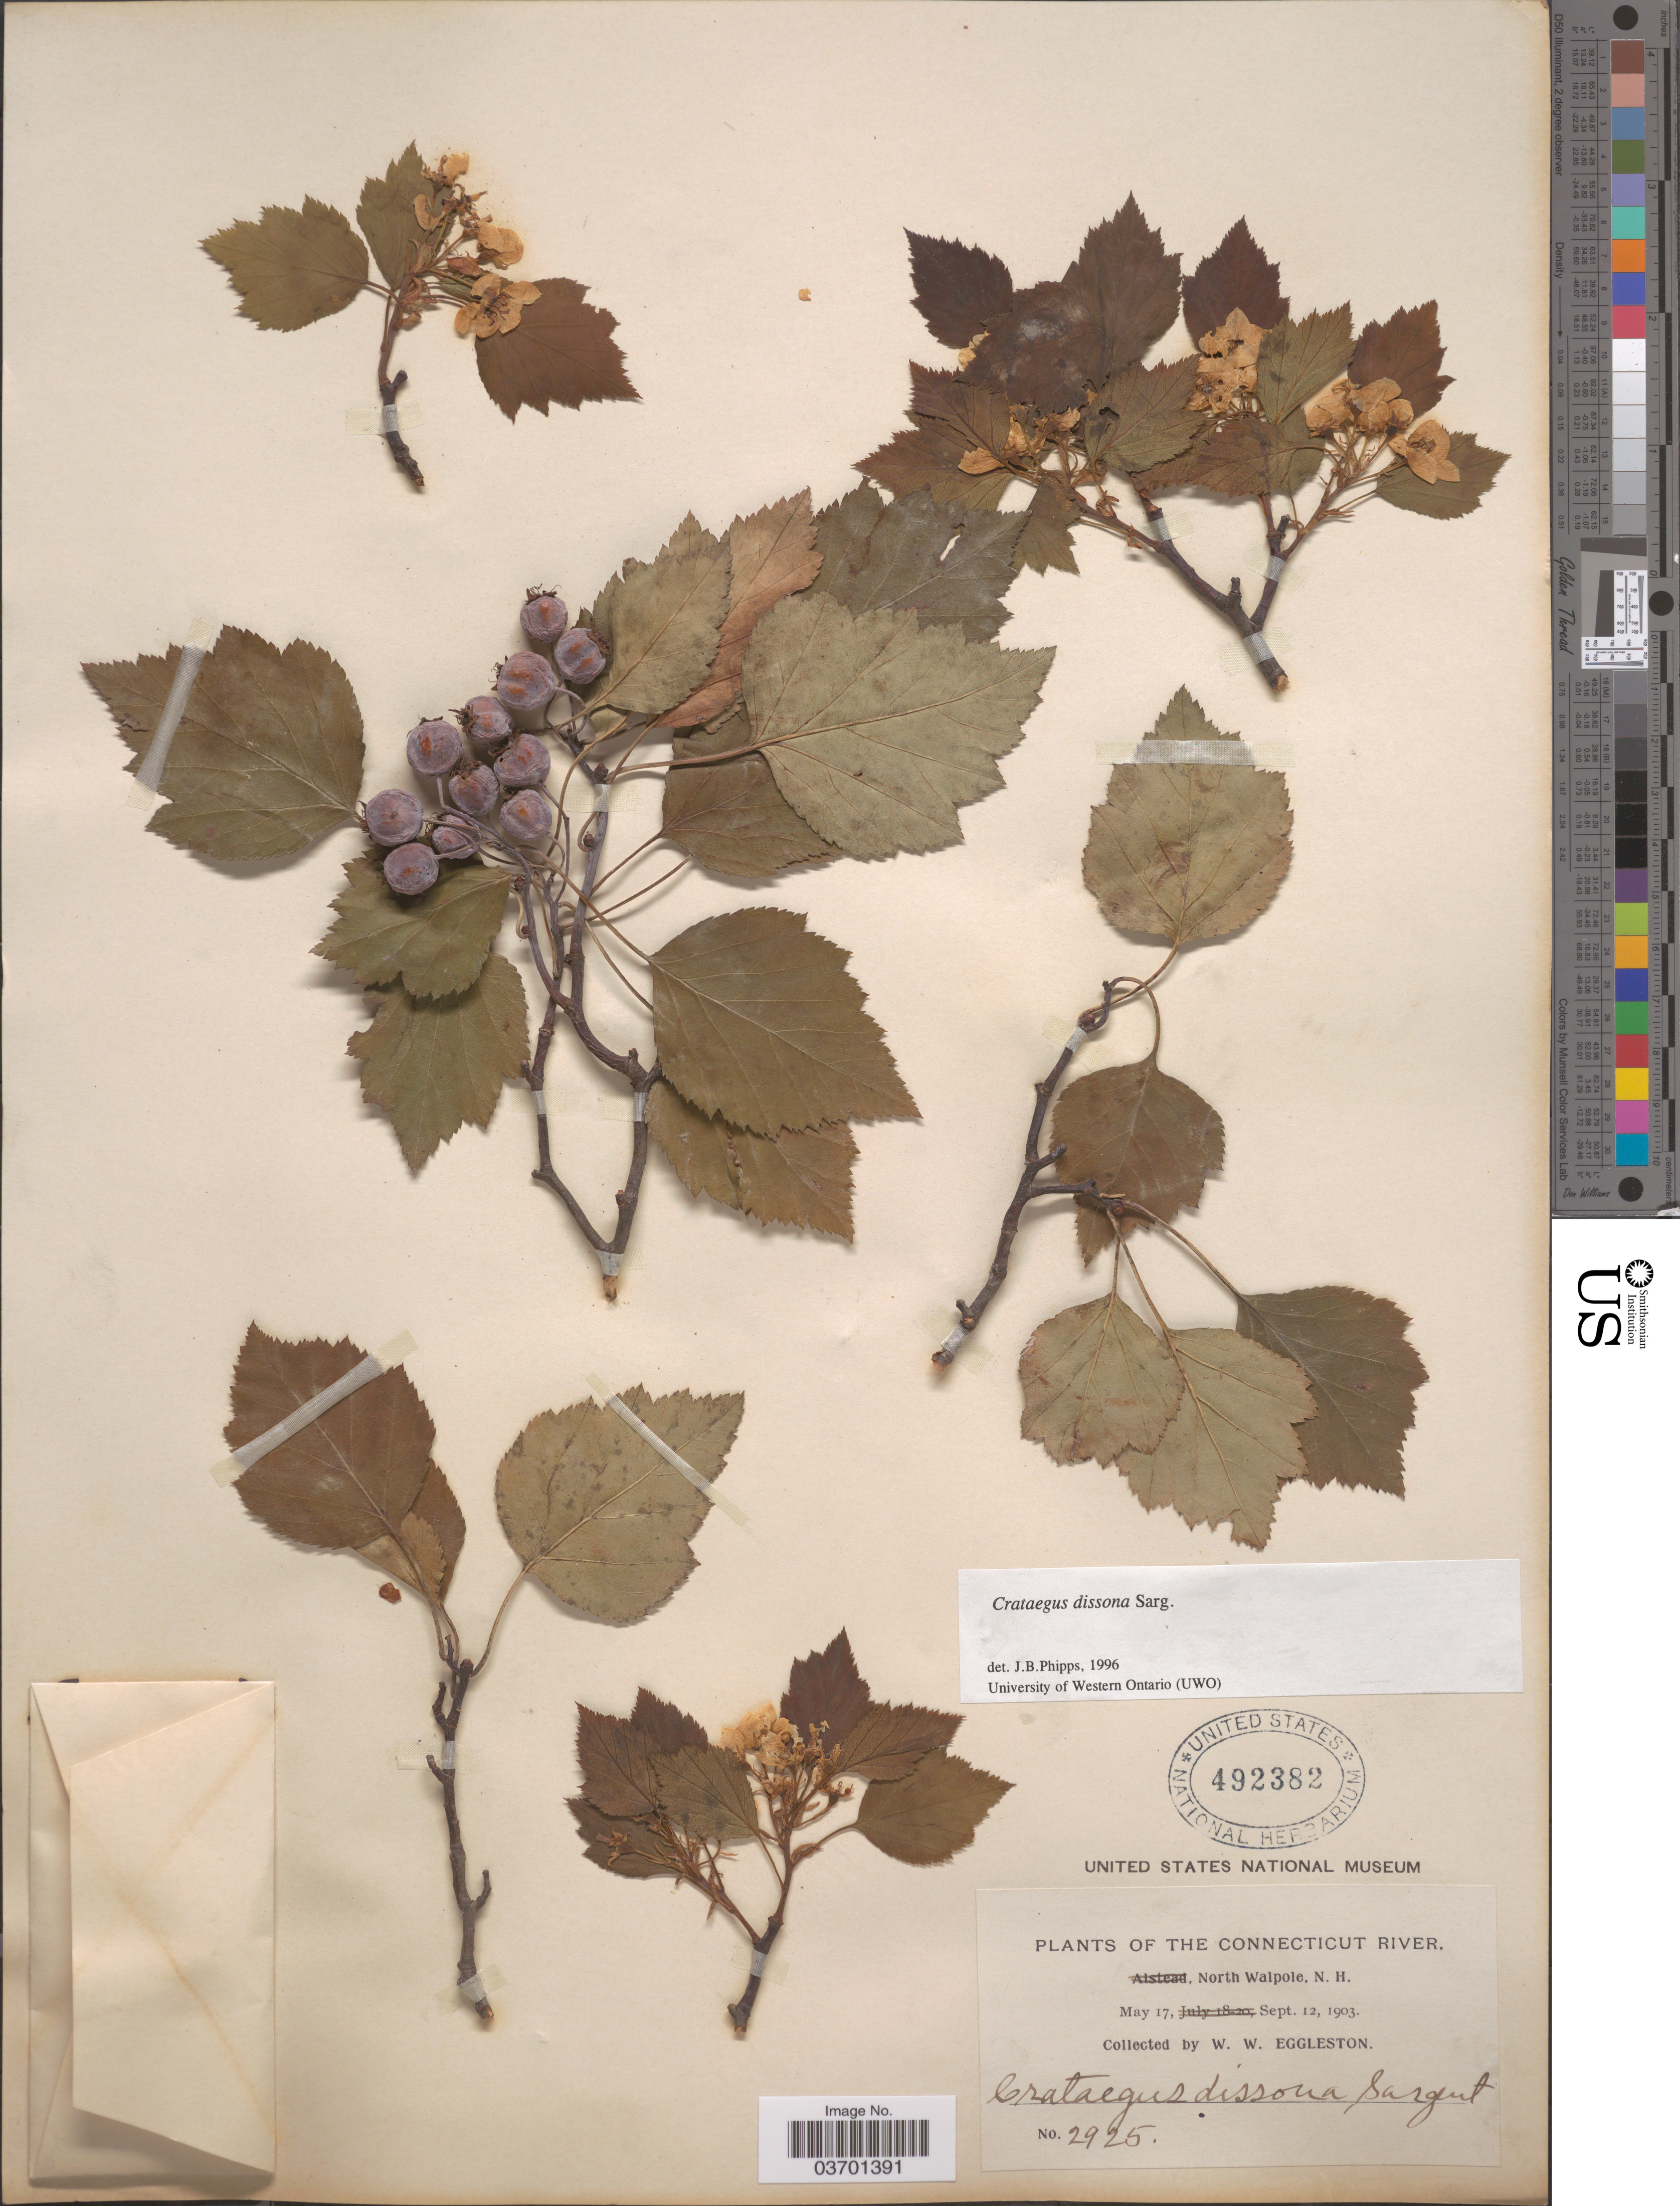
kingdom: Plantae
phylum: Tracheophyta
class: Magnoliopsida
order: Rosales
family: Rosaceae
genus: Crataegus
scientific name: Crataegus pruinosa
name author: (H.L. Wendl.) K. Koch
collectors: W. W. Eggleston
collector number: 2925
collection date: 1903-05-17/1903-09-12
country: United States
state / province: New Hampshire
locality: The Connecticut River. North Walpole.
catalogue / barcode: US 492382